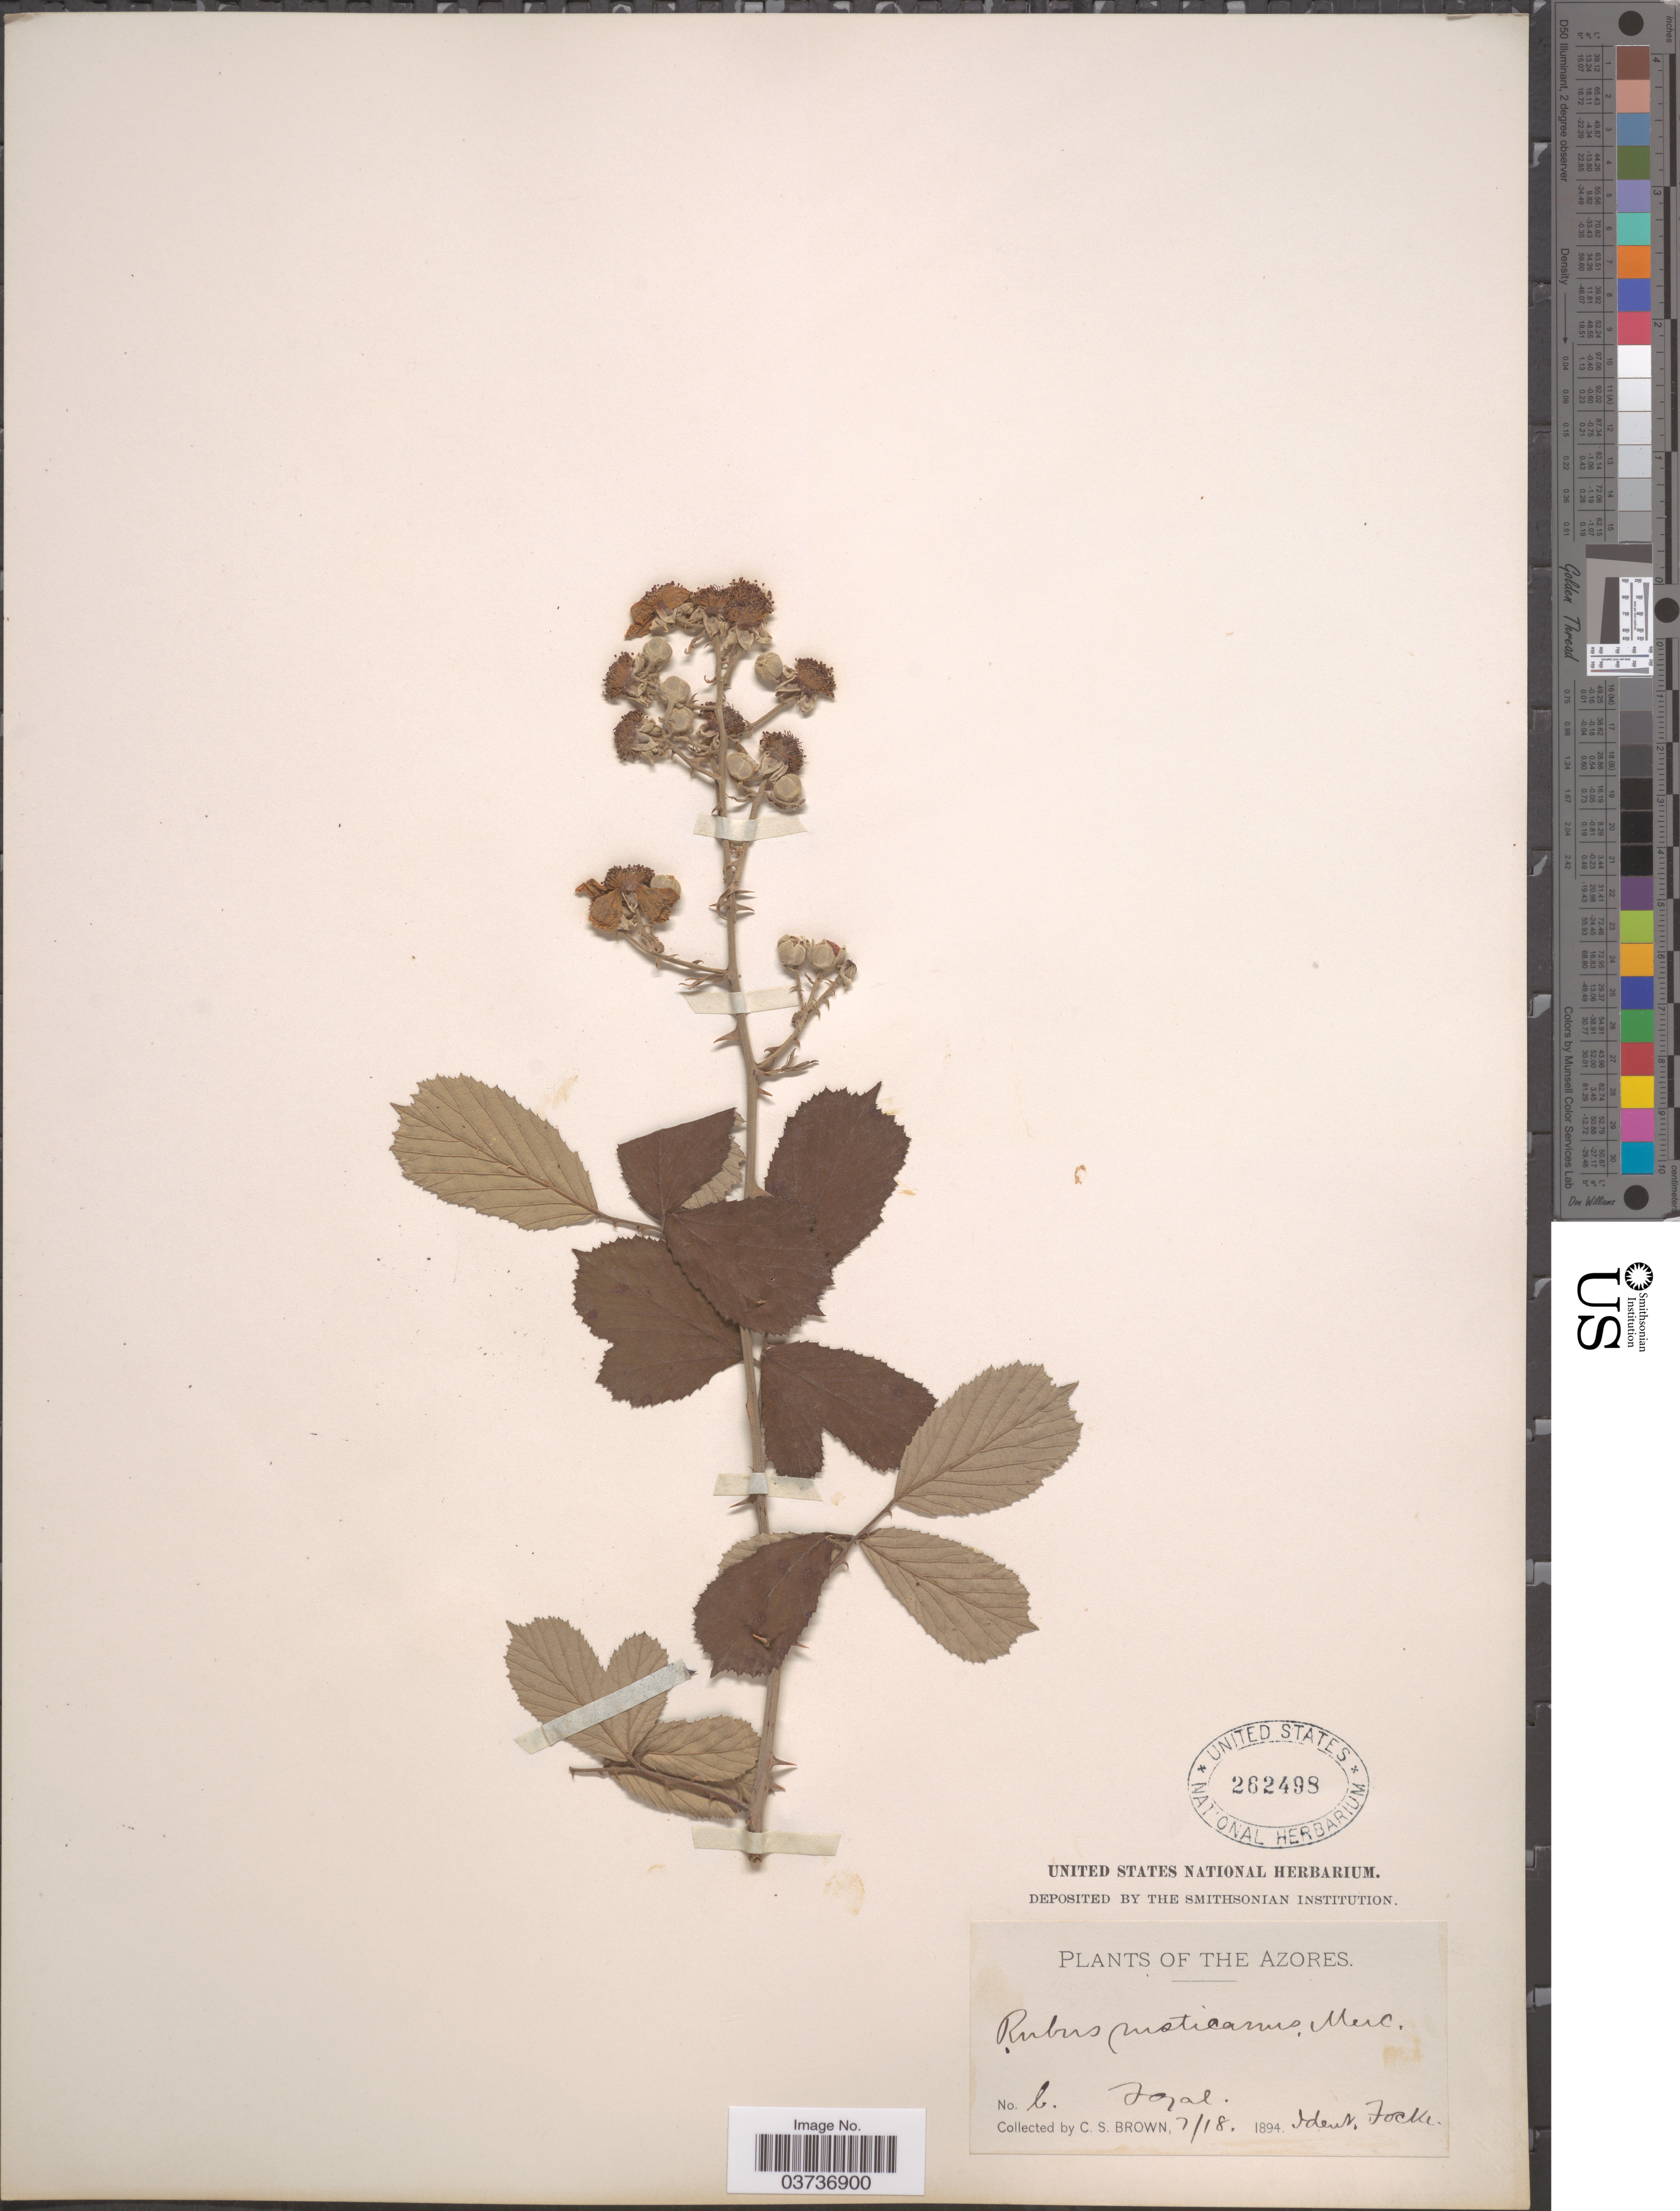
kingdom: Plantae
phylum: Tracheophyta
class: Magnoliopsida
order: Rosales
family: Rosaceae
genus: Rubus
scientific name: Rubus rusticanus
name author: Mercier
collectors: C. S. Brown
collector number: b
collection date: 1894-07-18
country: Portugal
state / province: Azores (Aut. Reg.)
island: Faial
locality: Fayal.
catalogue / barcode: US 262498